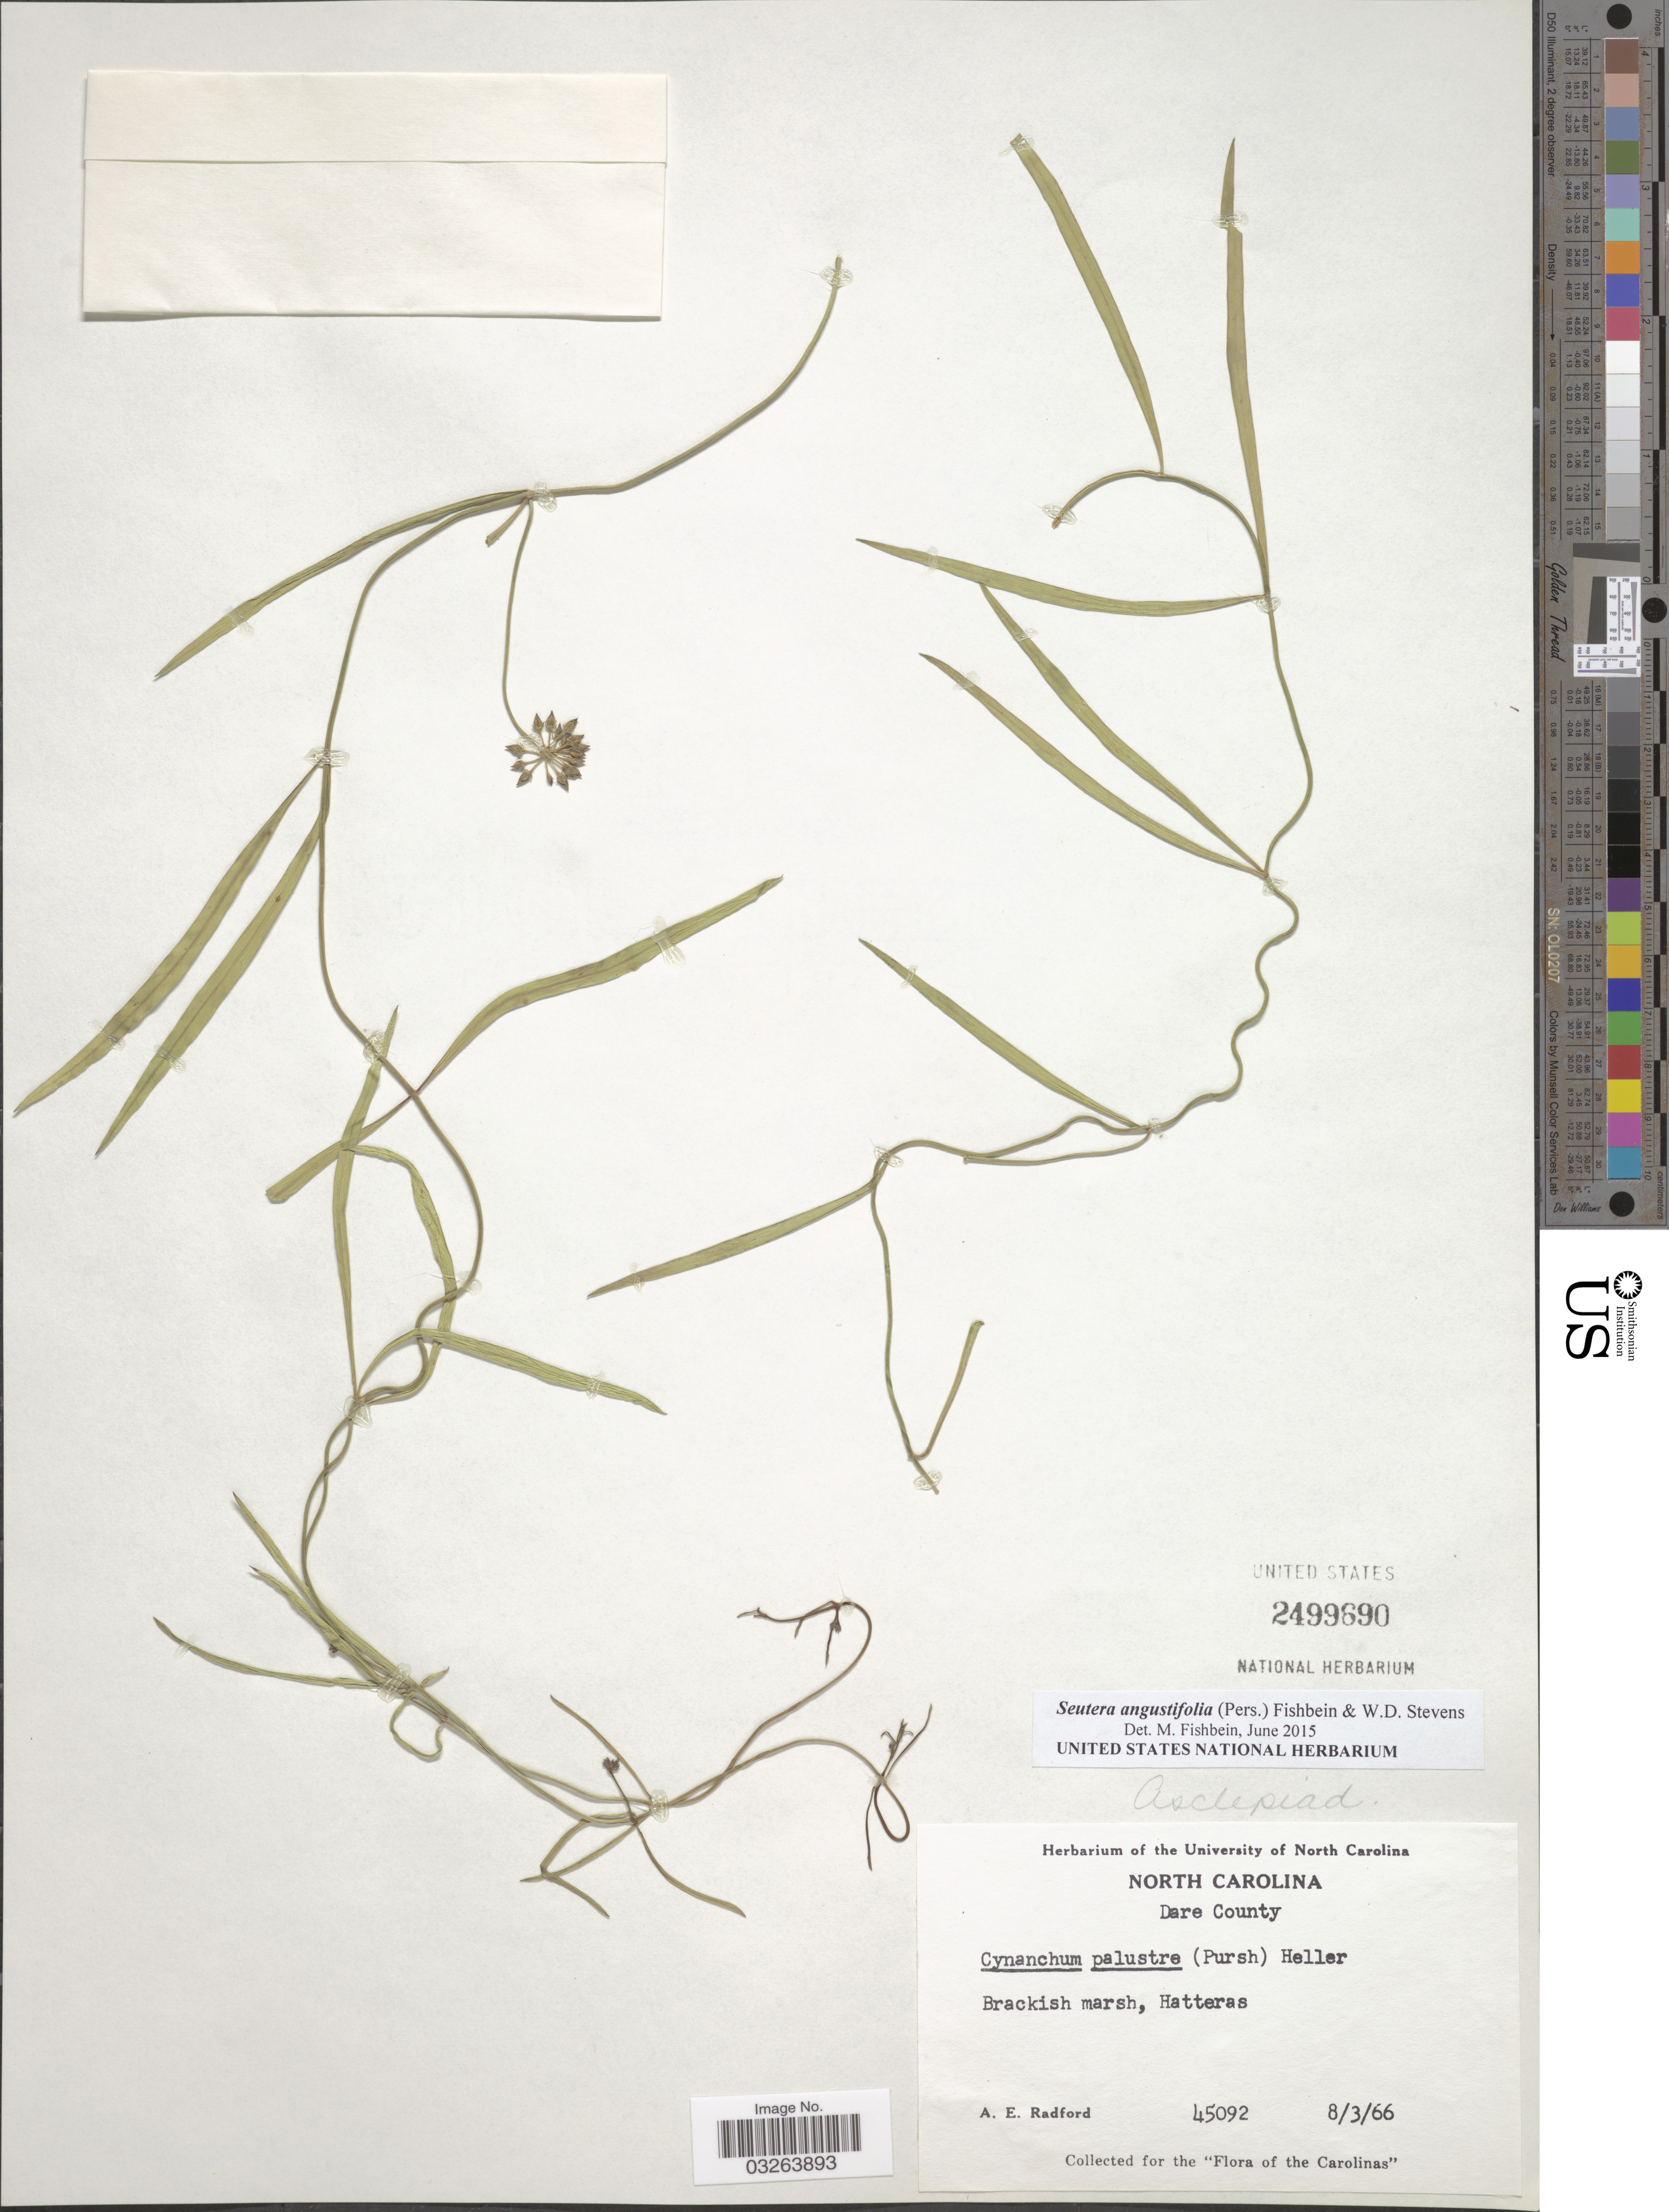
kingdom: Plantae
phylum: Tracheophyta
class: Magnoliopsida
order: Gentianales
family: Apocynaceae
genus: Seutera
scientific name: Seutera angustifolia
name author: Fishbein & W.D. Stevens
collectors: A. E. Radford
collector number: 45092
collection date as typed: Transcribed d/m/y: 3/8/66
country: United States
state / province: North Carolina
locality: Dare County. Hatteras.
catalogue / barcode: US 2499690